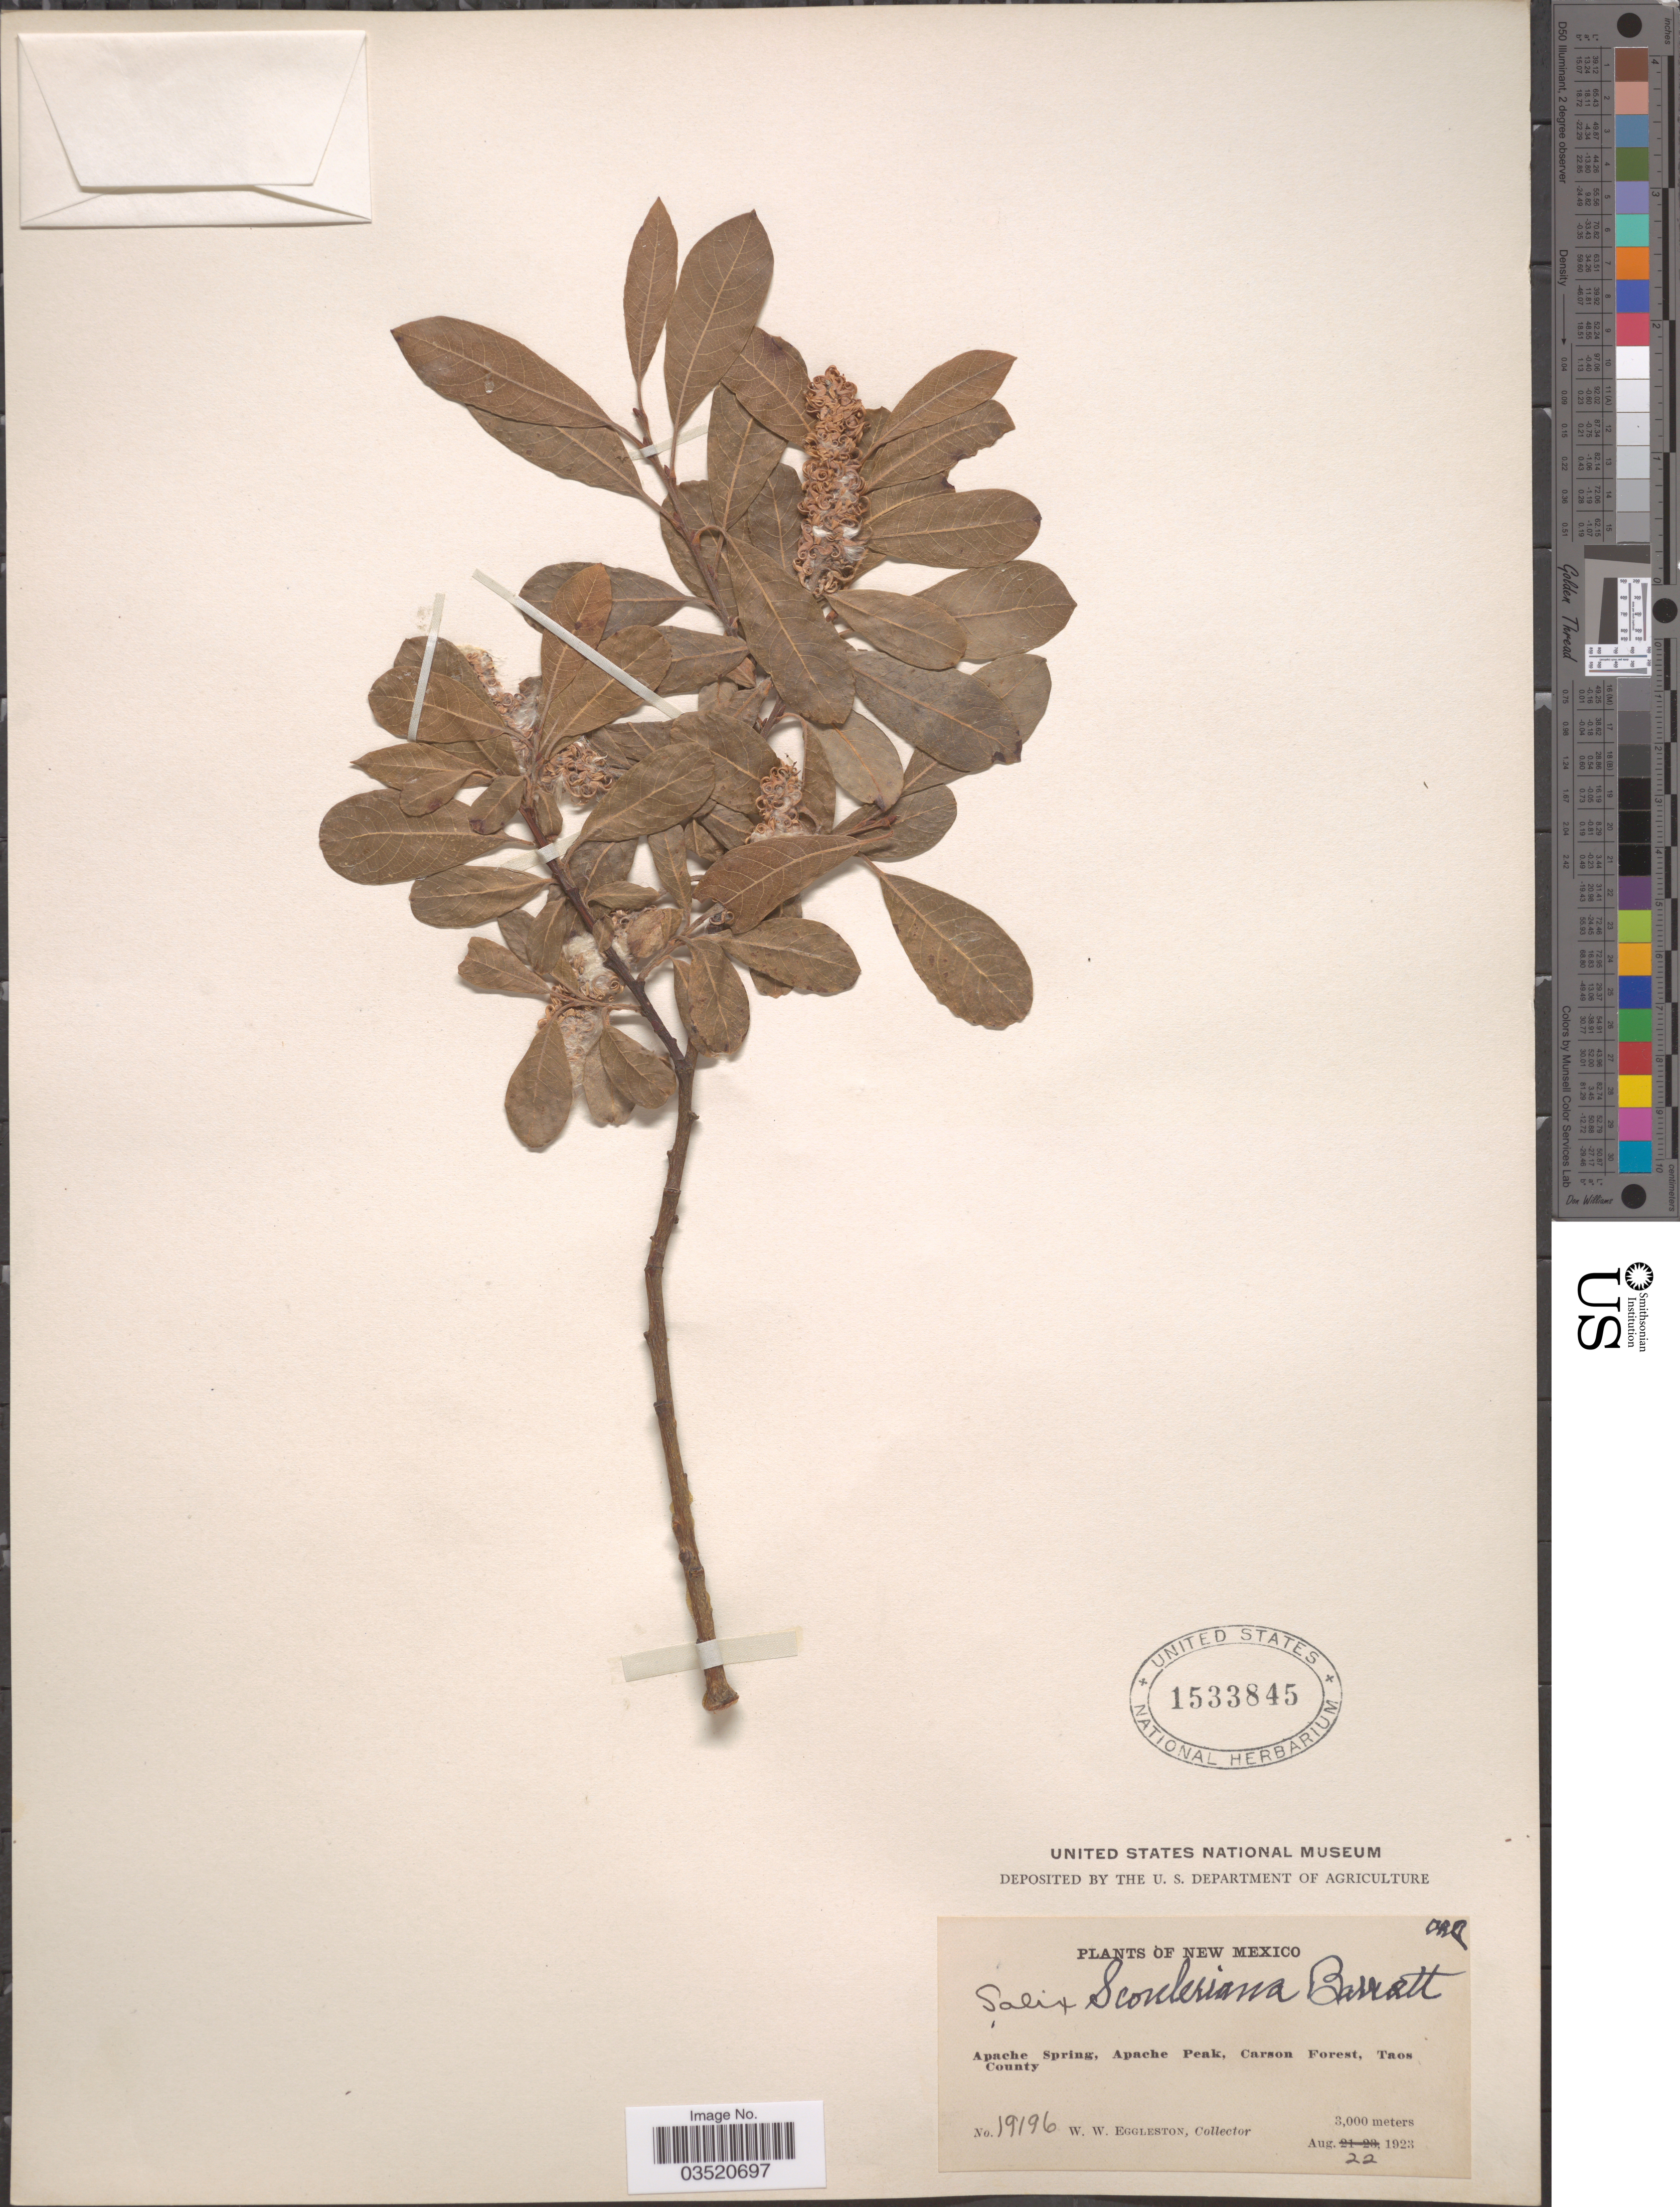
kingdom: Plantae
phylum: Tracheophyta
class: Magnoliopsida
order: Malpighiales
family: Salicaceae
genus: Salix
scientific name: Salix scouleriana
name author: Barratt ex Hook.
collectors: W. W. Eggleston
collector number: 19196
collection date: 1923-08-22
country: United States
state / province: New Mexico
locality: Apache Spring, Apache Peak, Carson Forest, Taos County.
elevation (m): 3000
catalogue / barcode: US 1533845